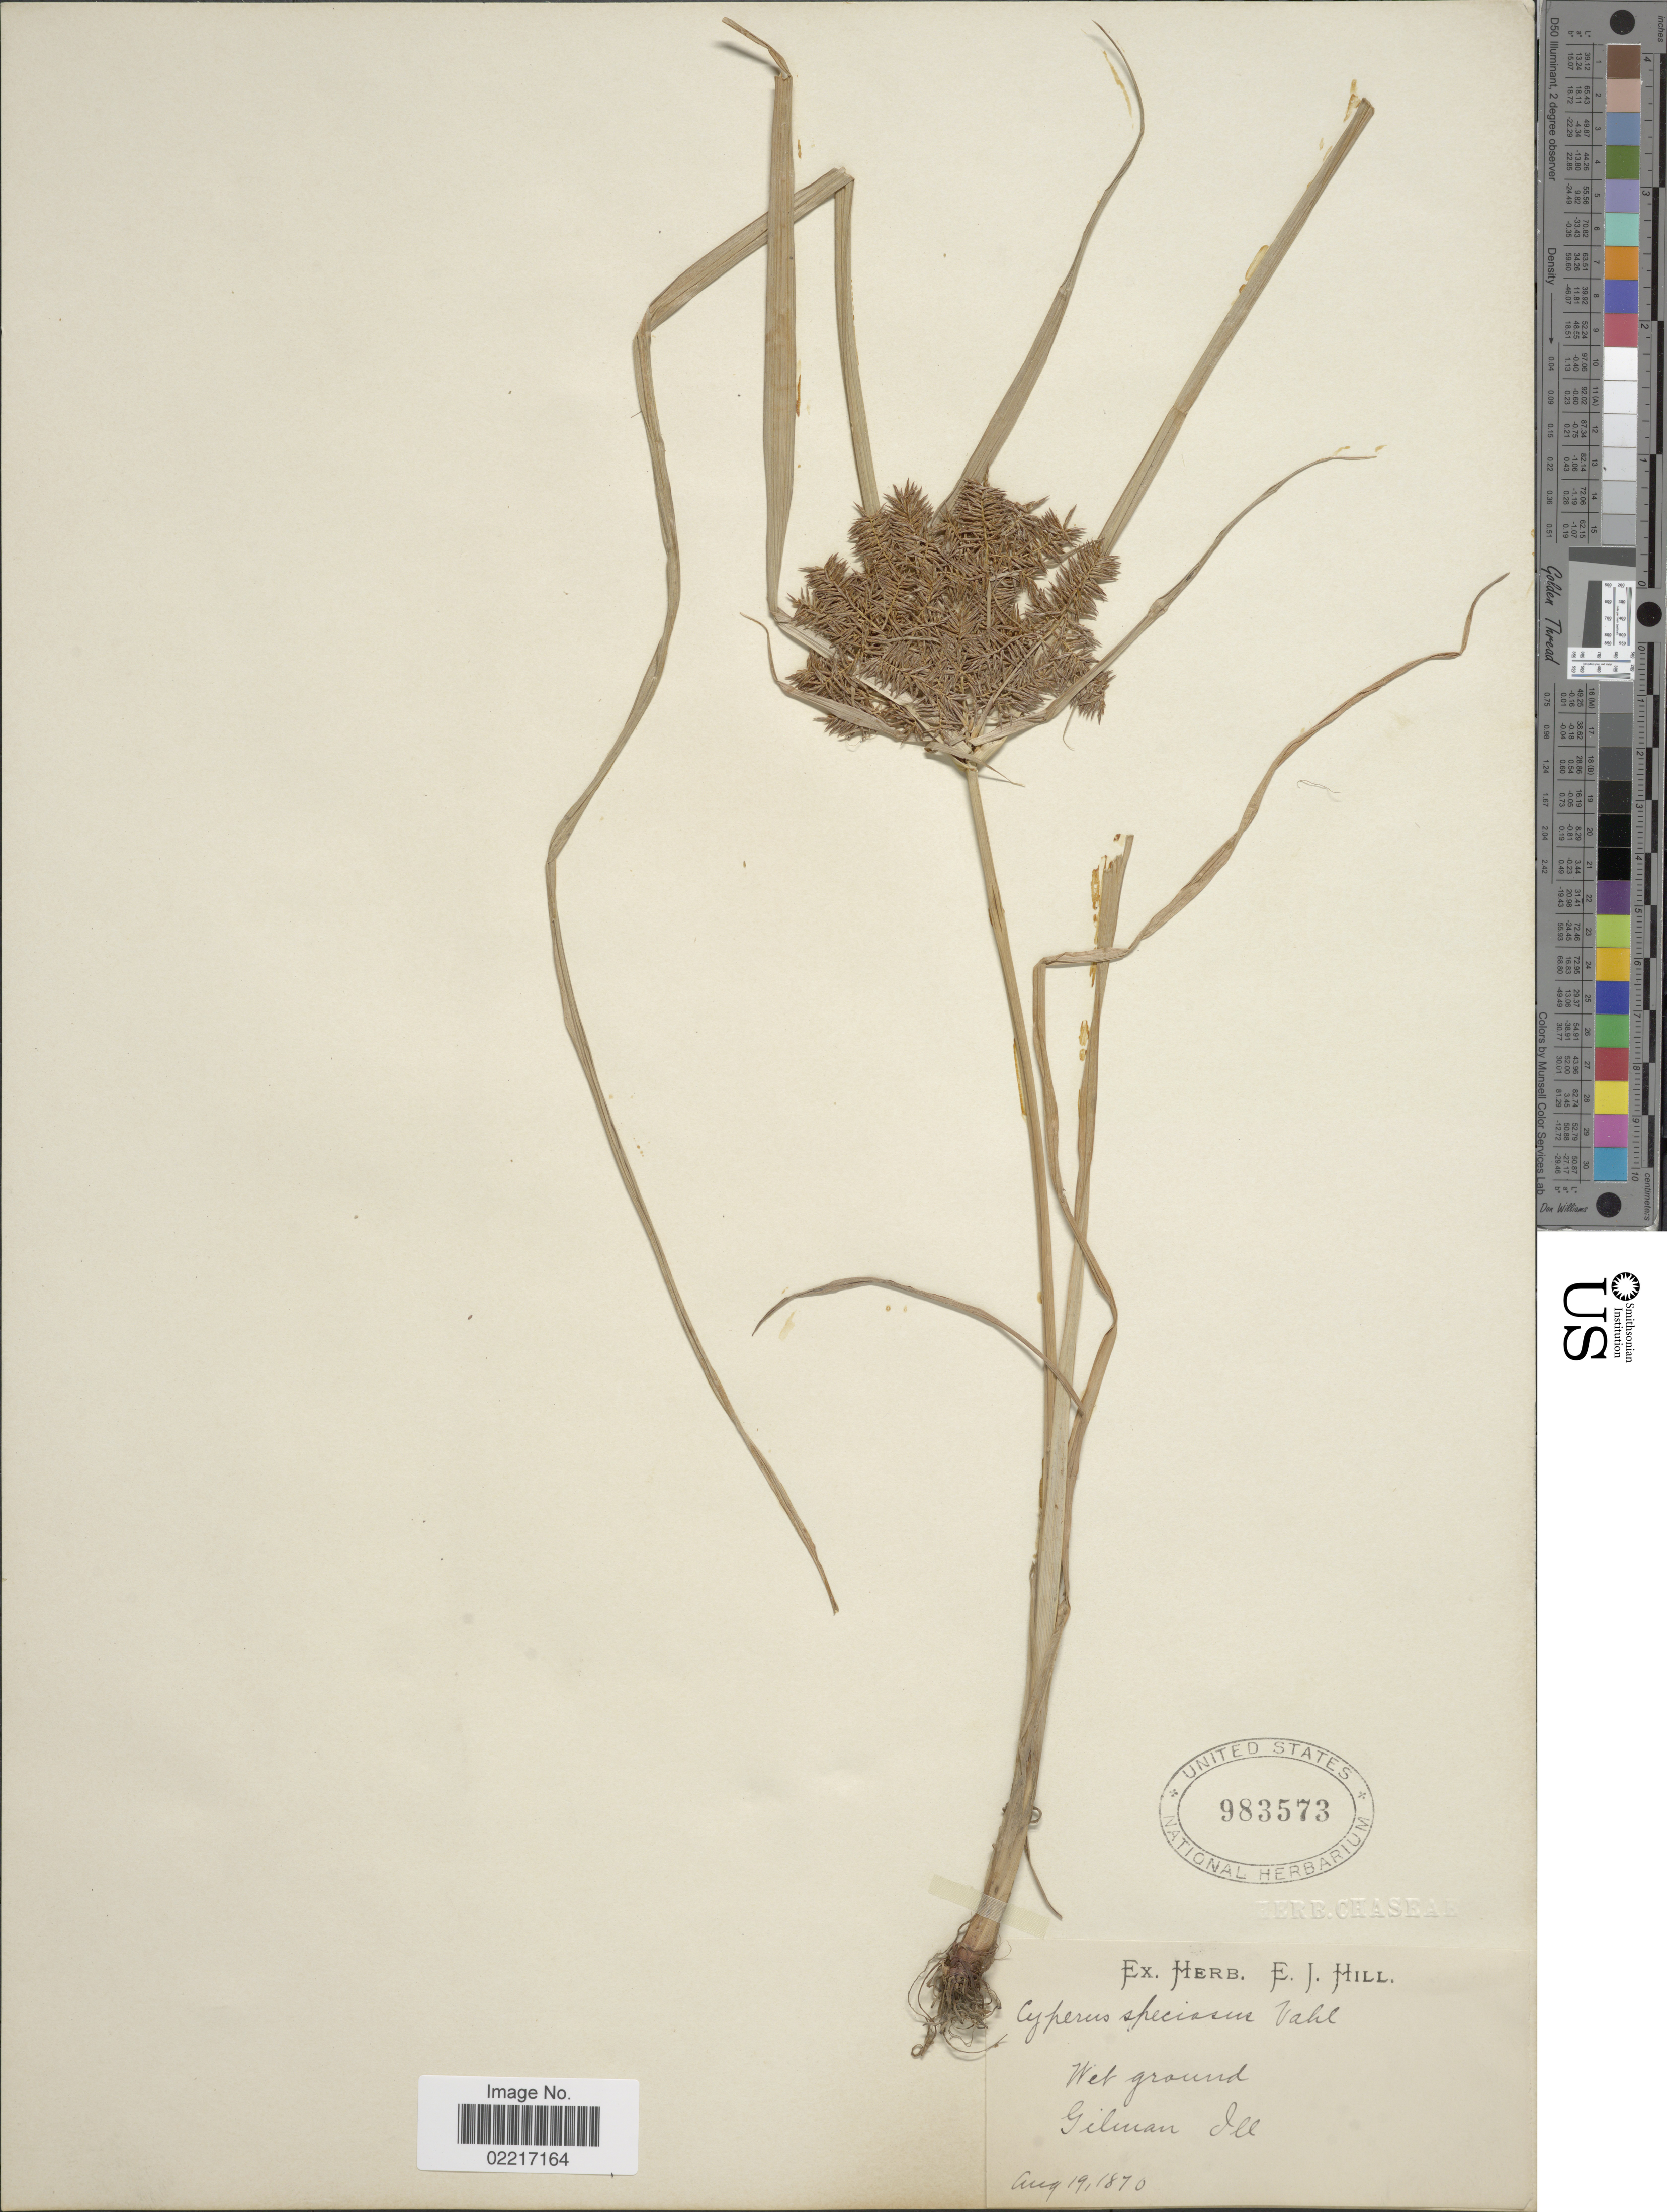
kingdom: Plantae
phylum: Tracheophyta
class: Liliopsida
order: Poales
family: Cyperaceae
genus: Cyperus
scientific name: Cyperus odoratus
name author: L.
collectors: ex herb. E.J. Hill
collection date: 1870-08-19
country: United States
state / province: Illinois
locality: Gilman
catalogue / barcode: US 983573